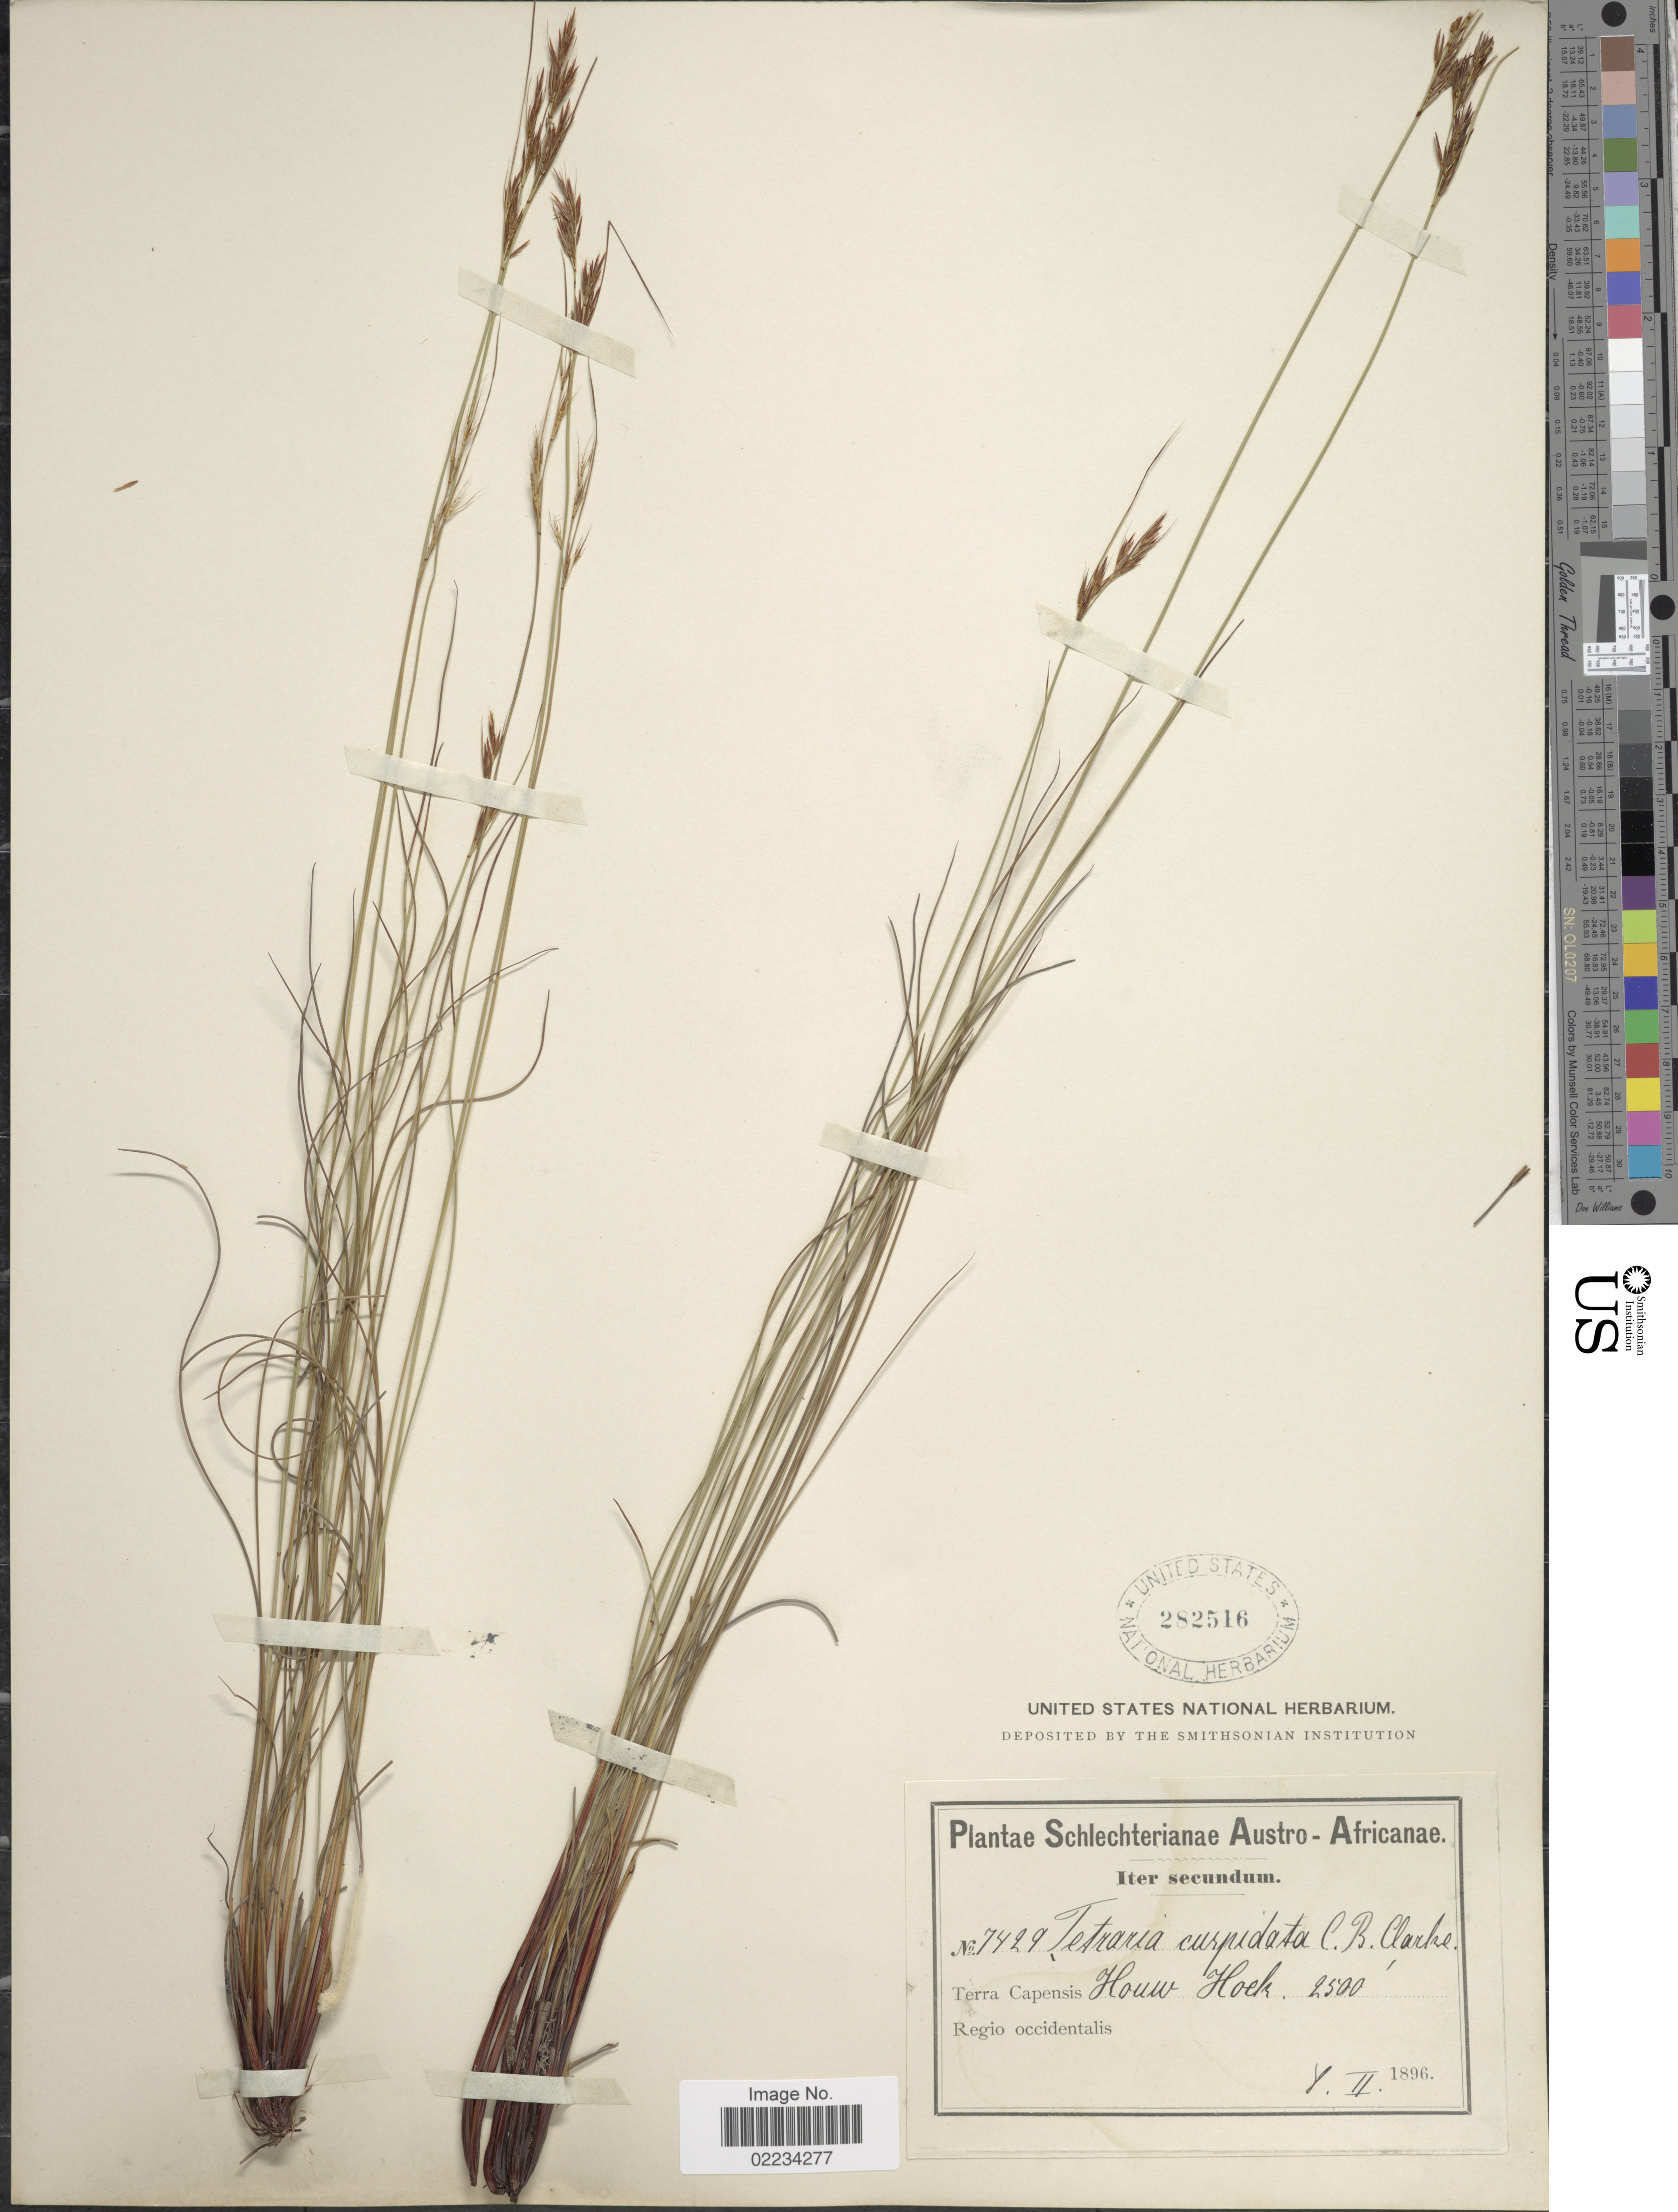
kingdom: Plantae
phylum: Tracheophyta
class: Liliopsida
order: Poales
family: Cyperaceae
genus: Tetraria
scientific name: Tetraria cuspidata var. angustata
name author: Kük.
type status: Isosyntype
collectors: Schlechter, --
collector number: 7429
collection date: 1896-02-08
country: South Africa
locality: Austro-Africanae, Iter secundum, Terra Capensis, How Hoek, Regio occidentalis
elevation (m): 762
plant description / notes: Potential type of Tetraria cuspidata (Rottb.) C.B.Clarke var. angustata Kük. Specimen retrieved from general collection and stored at Type Register.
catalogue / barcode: US 282516